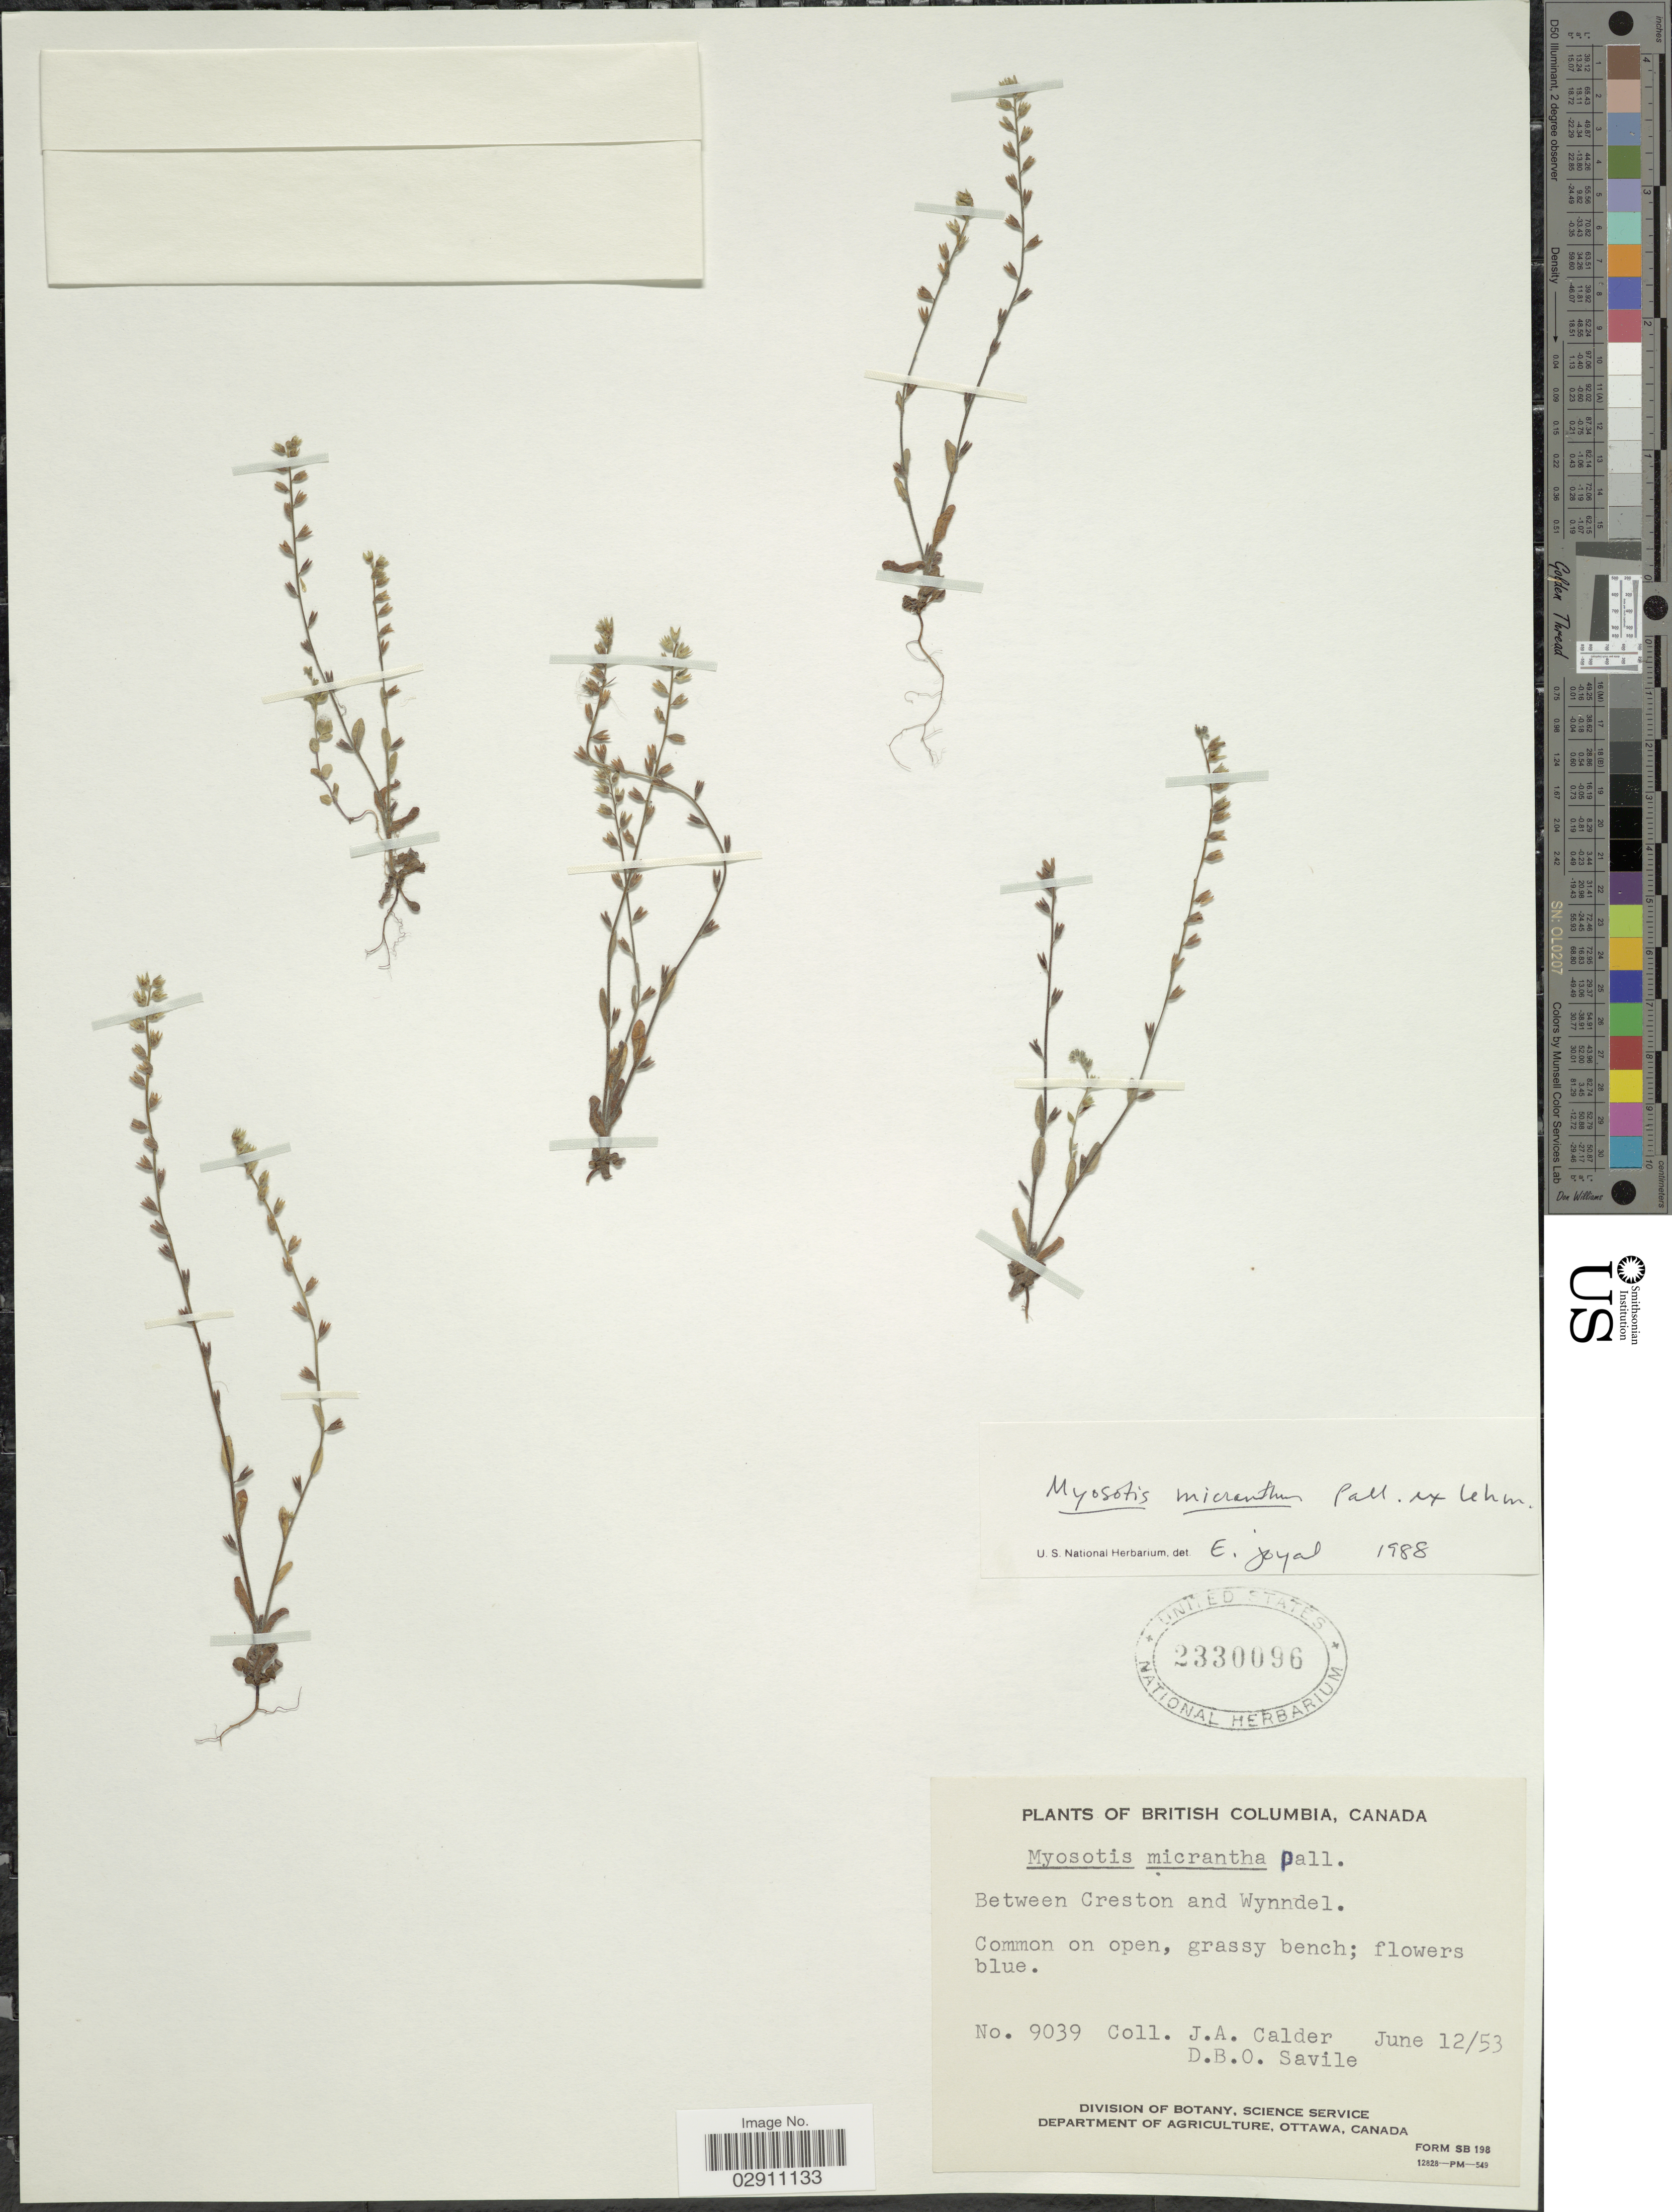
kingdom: Plantae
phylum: Tracheophyta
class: Magnoliopsida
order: Boraginales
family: Boraginaceae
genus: Myosotis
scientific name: Myosotis stricta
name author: Link ex Roem. & Schult.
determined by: Goldman, Doug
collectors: J. A. Calder & D. Savile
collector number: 9039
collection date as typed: Transcribed d/m/y: 12/6/53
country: Canada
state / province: British Columbia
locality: Between Creston and Wynndel.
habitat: Common on open, grassy bench.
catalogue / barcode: US 2330096